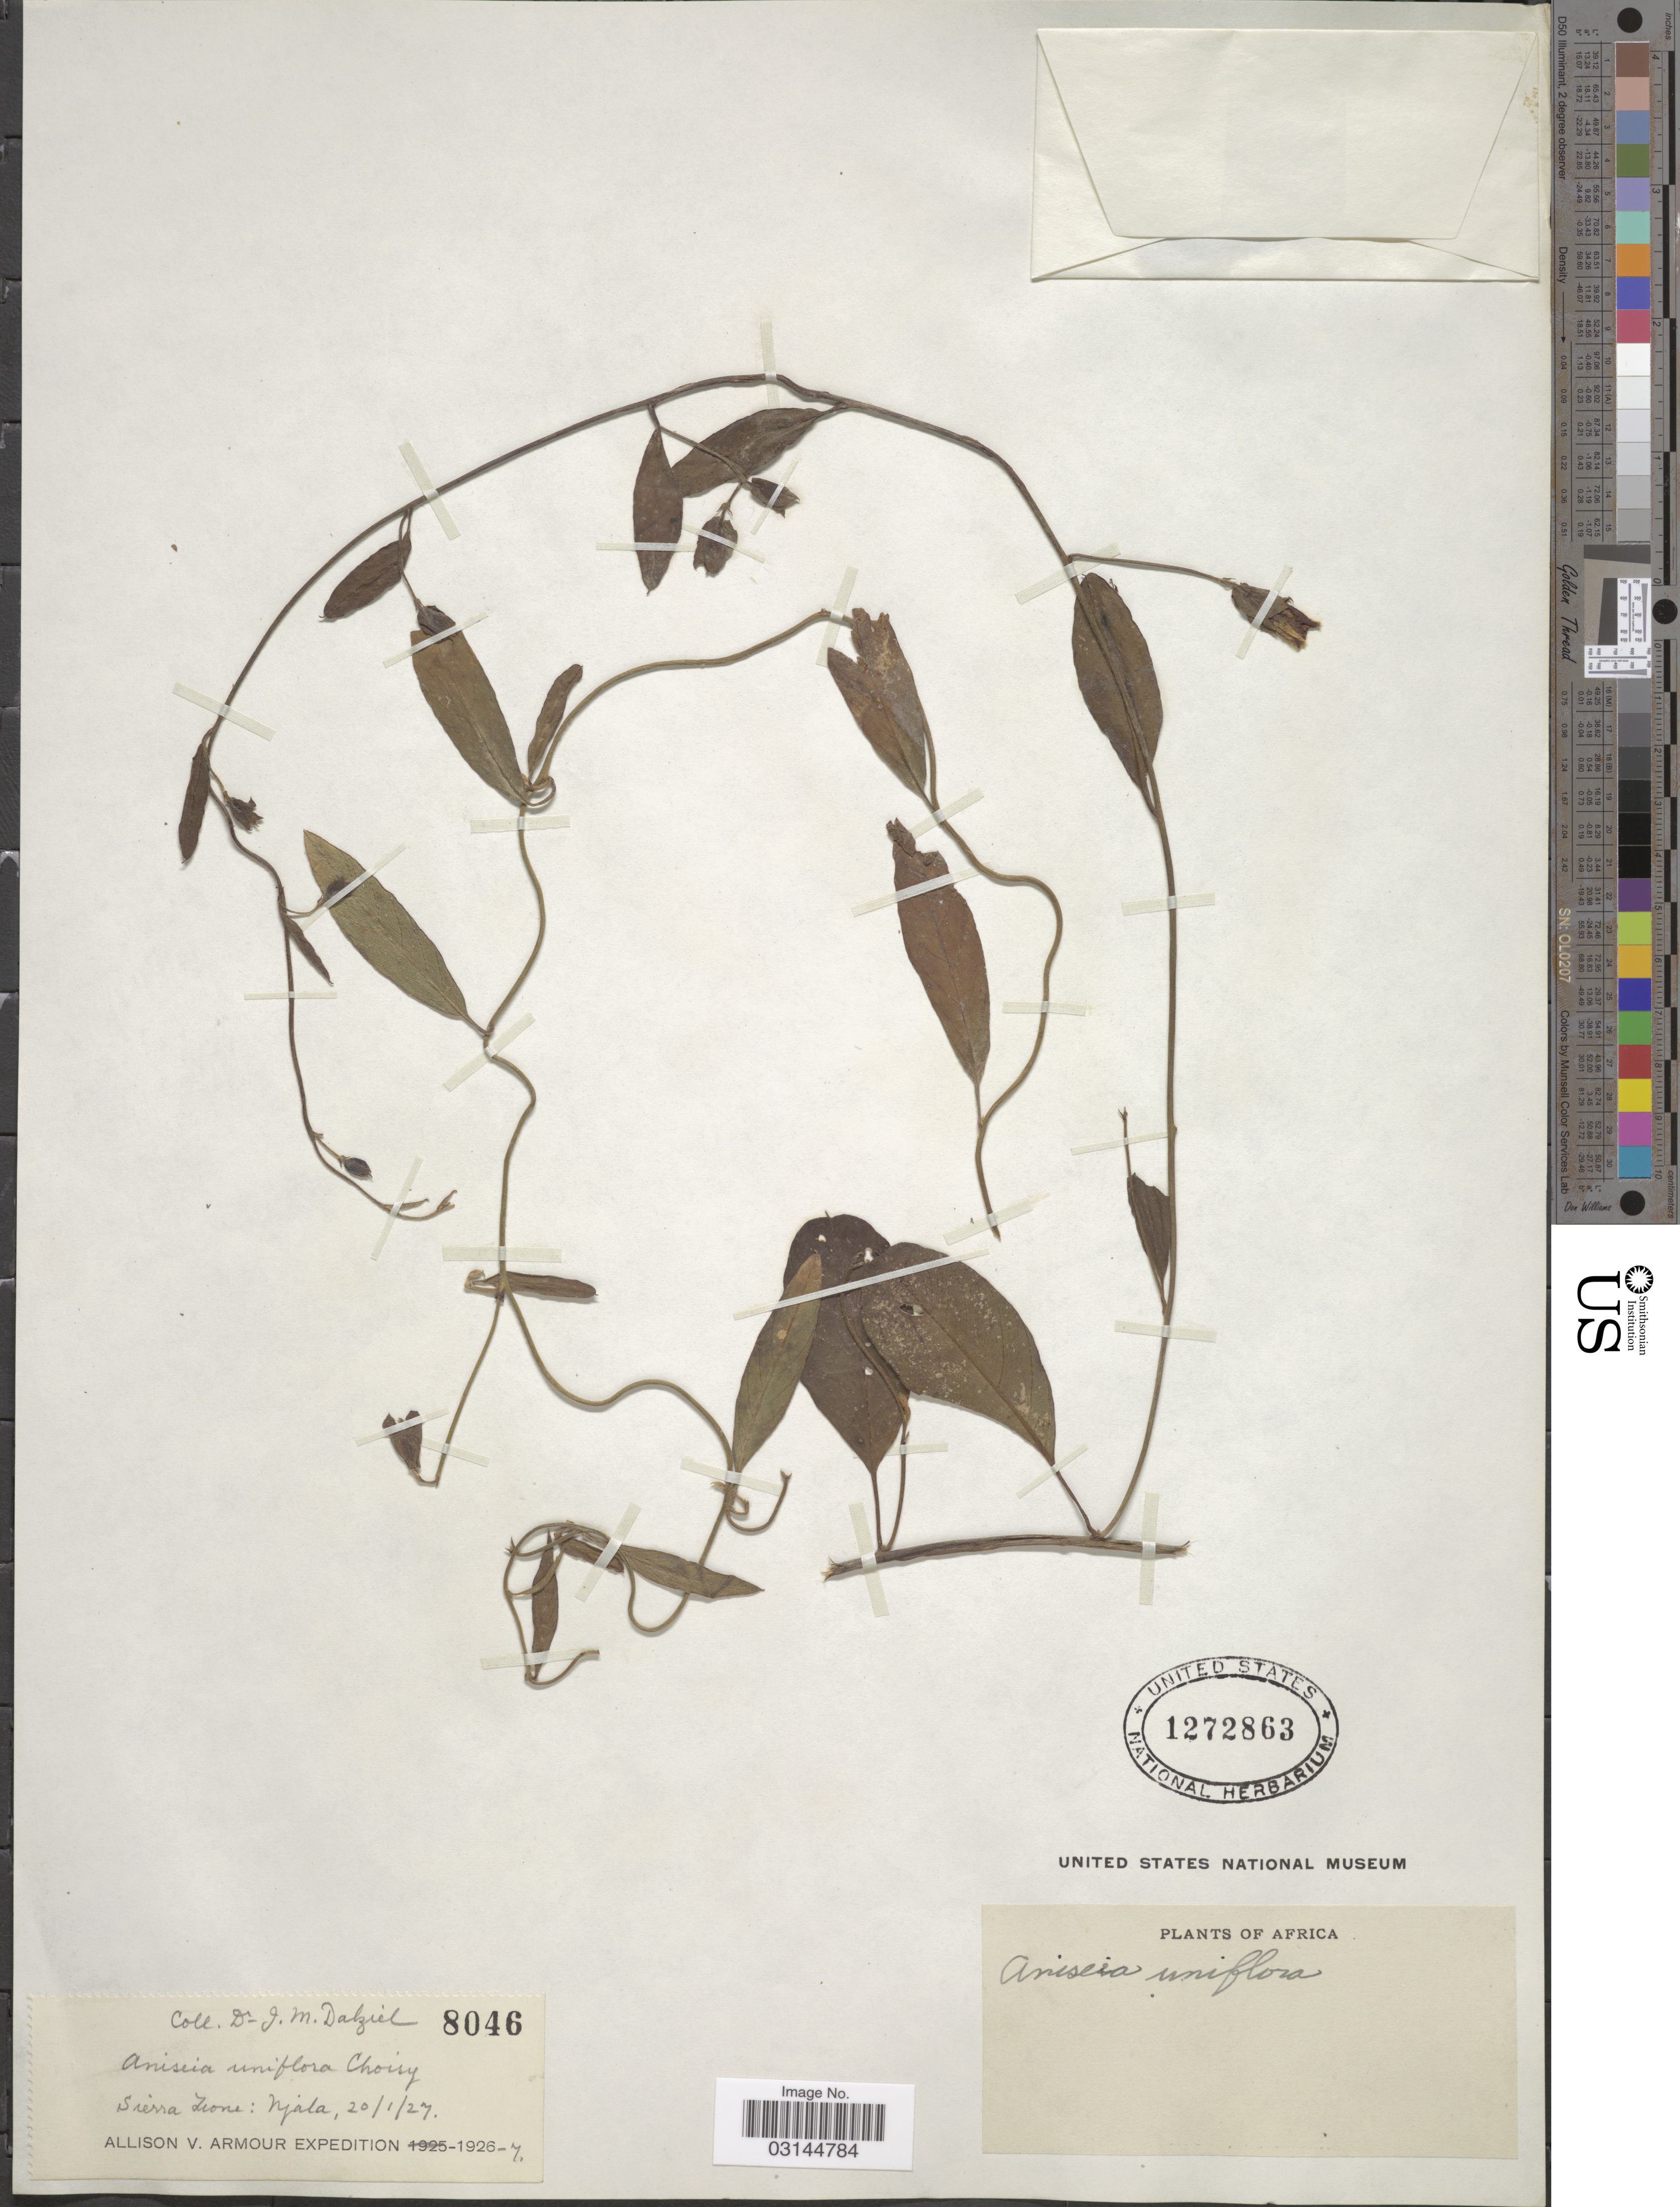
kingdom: Plantae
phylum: Tracheophyta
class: Magnoliopsida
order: Solanales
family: Convolvulaceae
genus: Aniseia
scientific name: Aniseia uniflora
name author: (Burm. f.) Choisy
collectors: J. Dalziel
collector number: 8046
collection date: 1927-01-20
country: Sierra Leone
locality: Njala.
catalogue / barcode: US 1272863